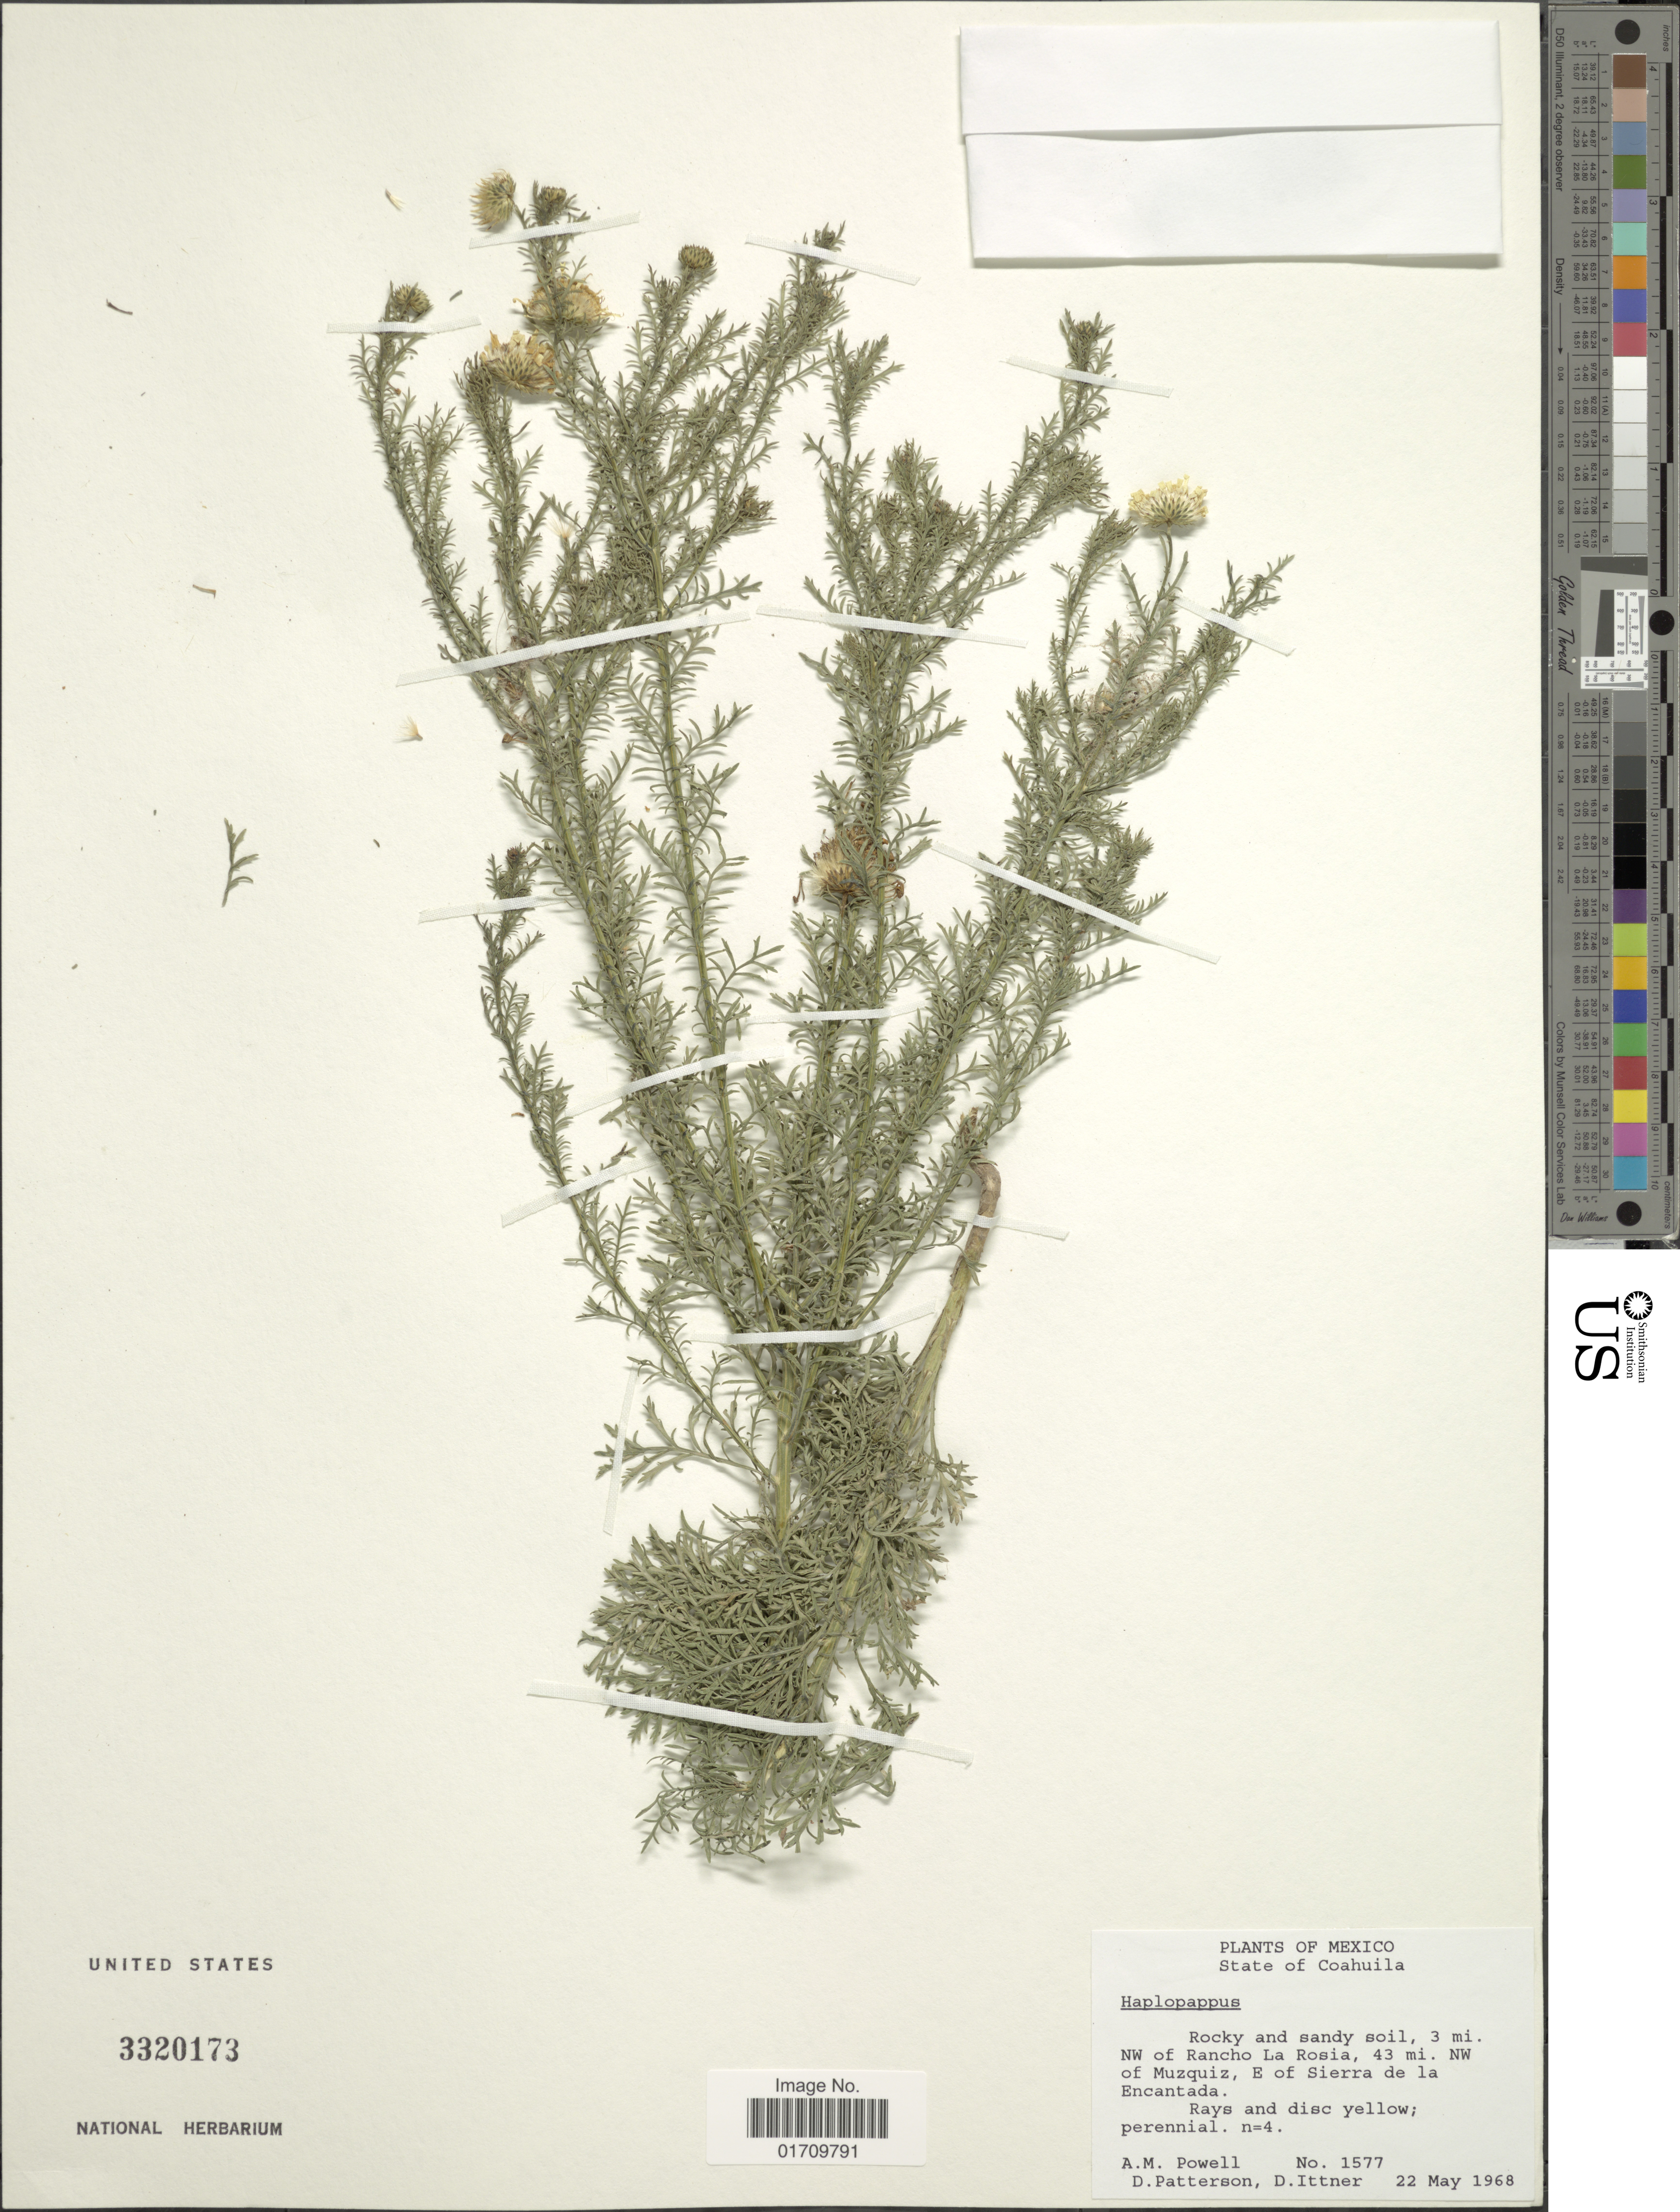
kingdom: Plantae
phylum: Tracheophyta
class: Magnoliopsida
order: Asterales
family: Asteraceae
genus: Machaeranthera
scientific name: Machaeranthera sp.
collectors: A. M. Powell, D. Patterson & D. Ittner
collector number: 1577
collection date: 1968-05-22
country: Mexico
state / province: Coahuila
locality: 3 mi NW of Rancho La Rosia, 43 mi NW of Muzquiz, E of Sierra de la Encantada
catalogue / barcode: US 3320173